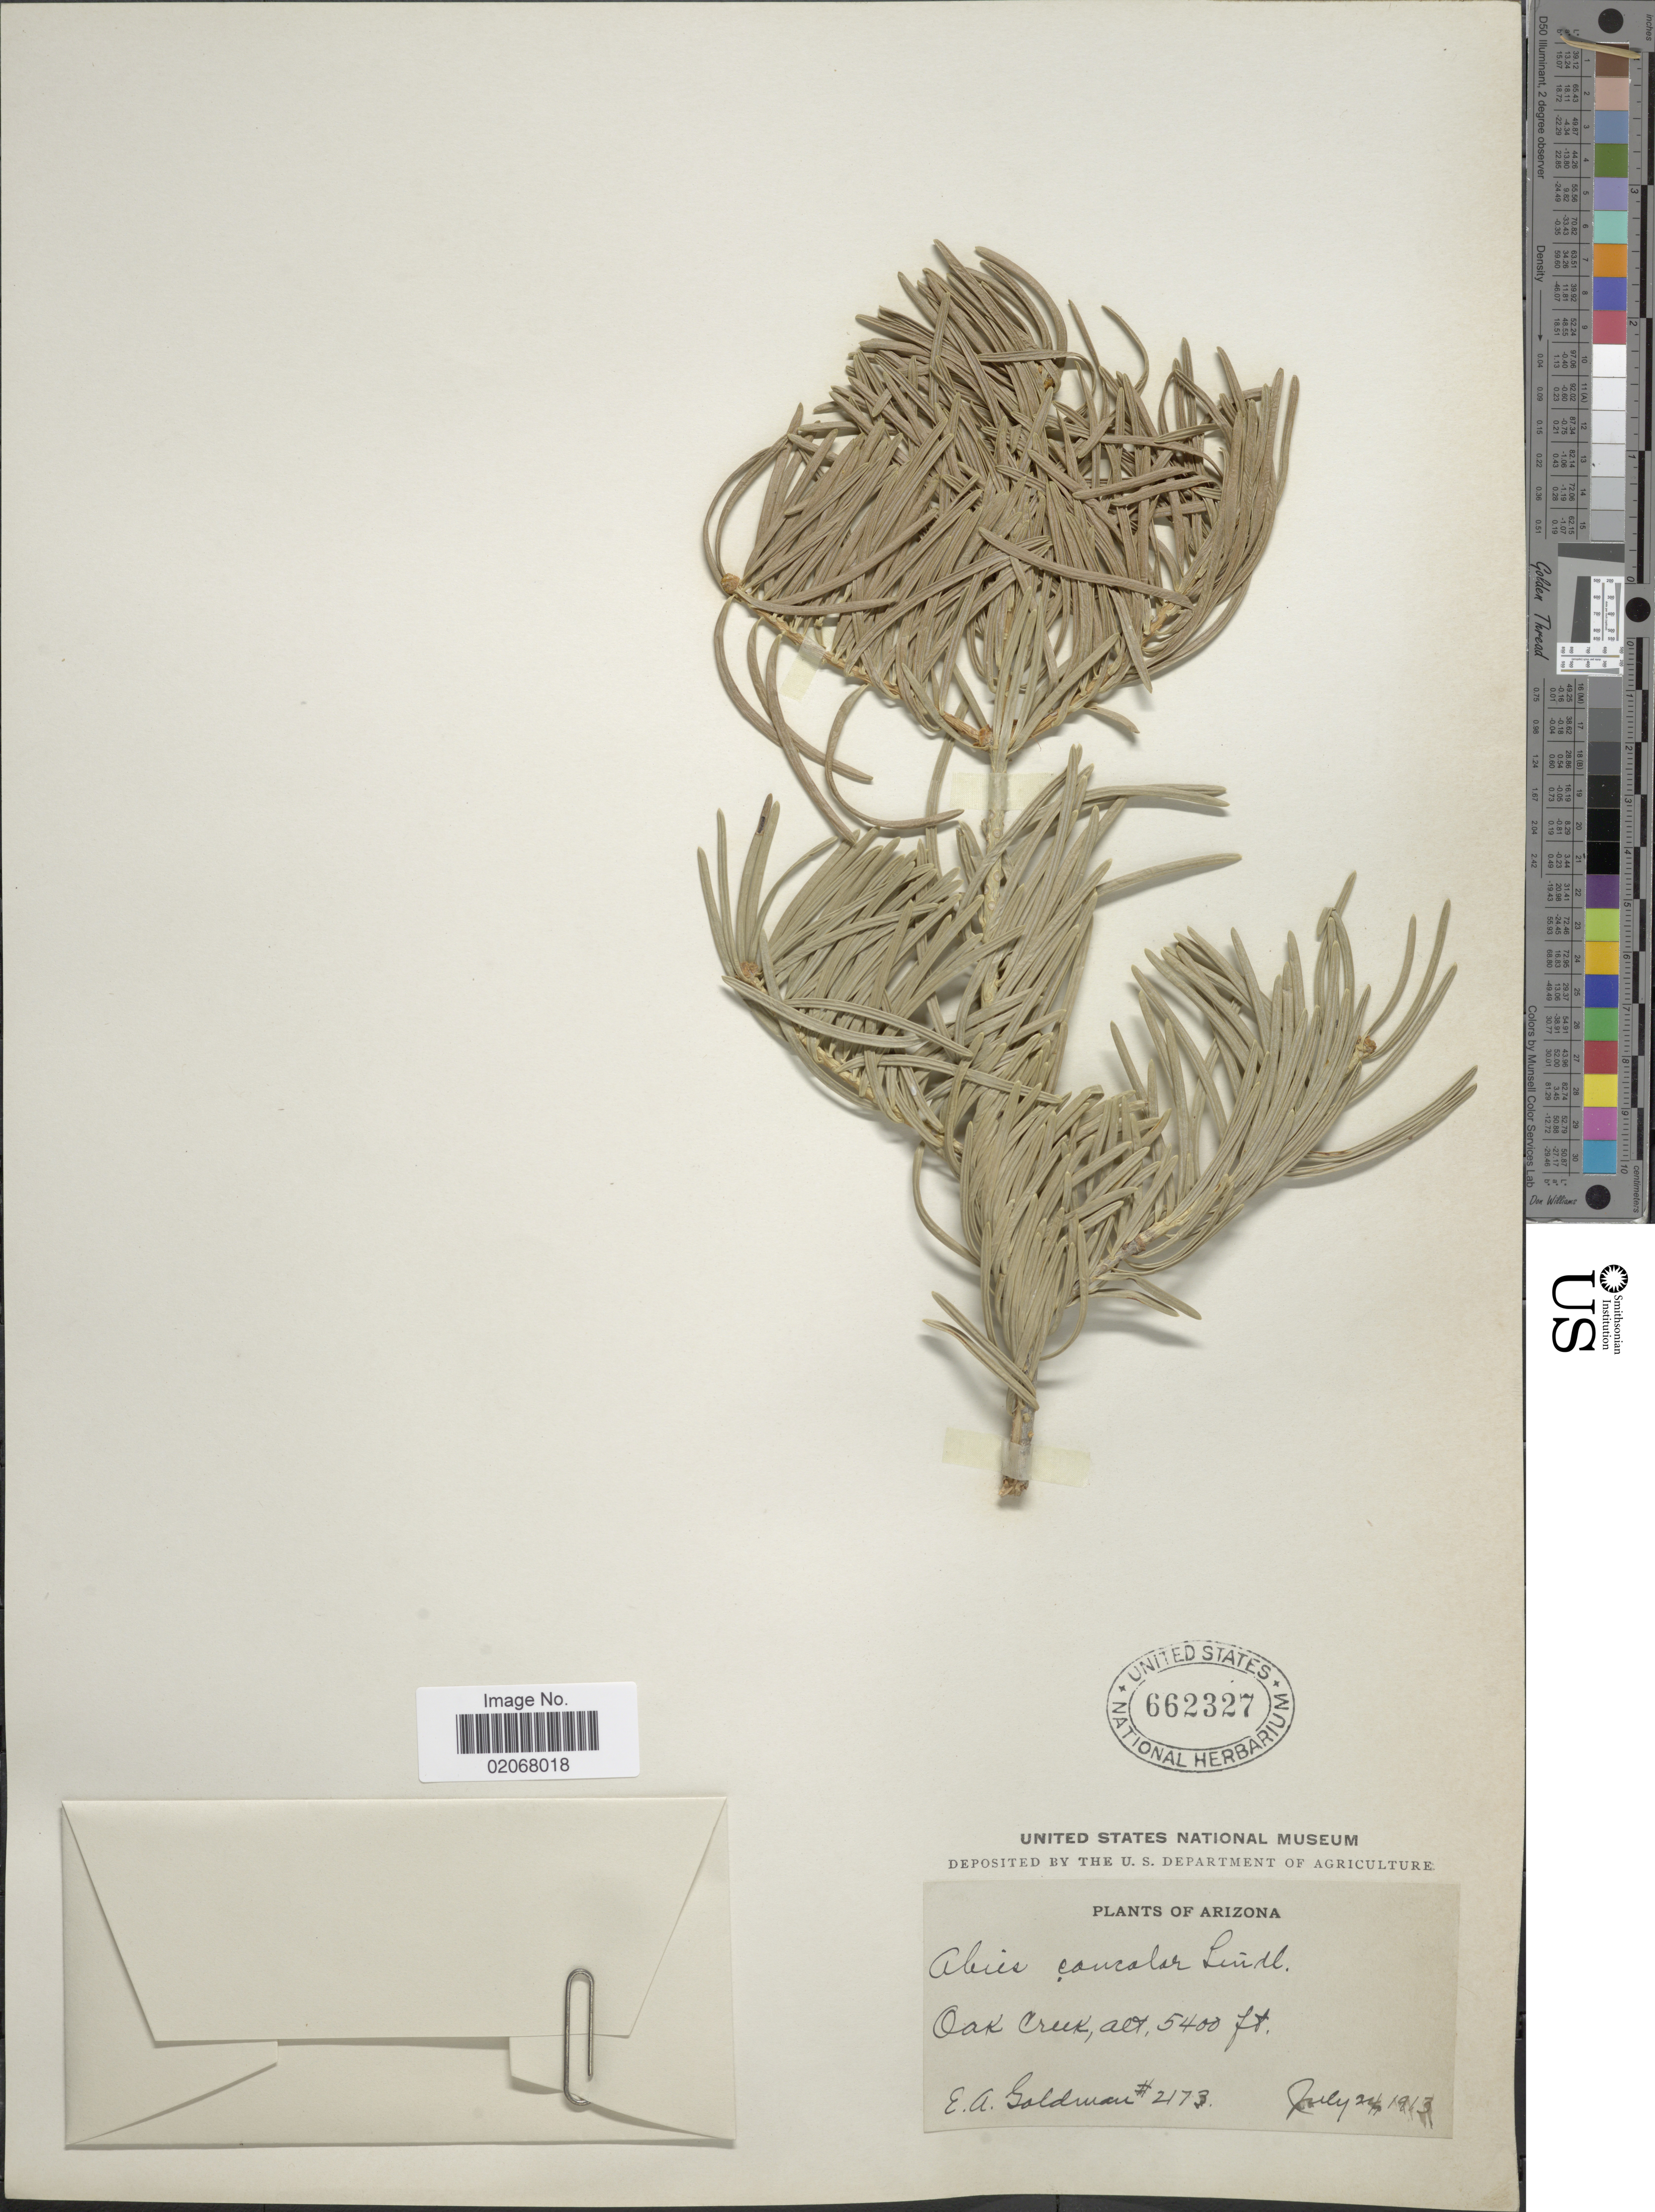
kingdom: Plantae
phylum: Tracheophyta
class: Pinopsida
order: Pinales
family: Pinaceae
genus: Abies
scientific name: Abies concolor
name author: (Gordon & Glend.) Lindl. ex Hildebr.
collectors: E. A. Goldman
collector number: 2173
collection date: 1913-07-24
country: United States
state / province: Arizona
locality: Oak Creek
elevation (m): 1646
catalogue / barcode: US 662327